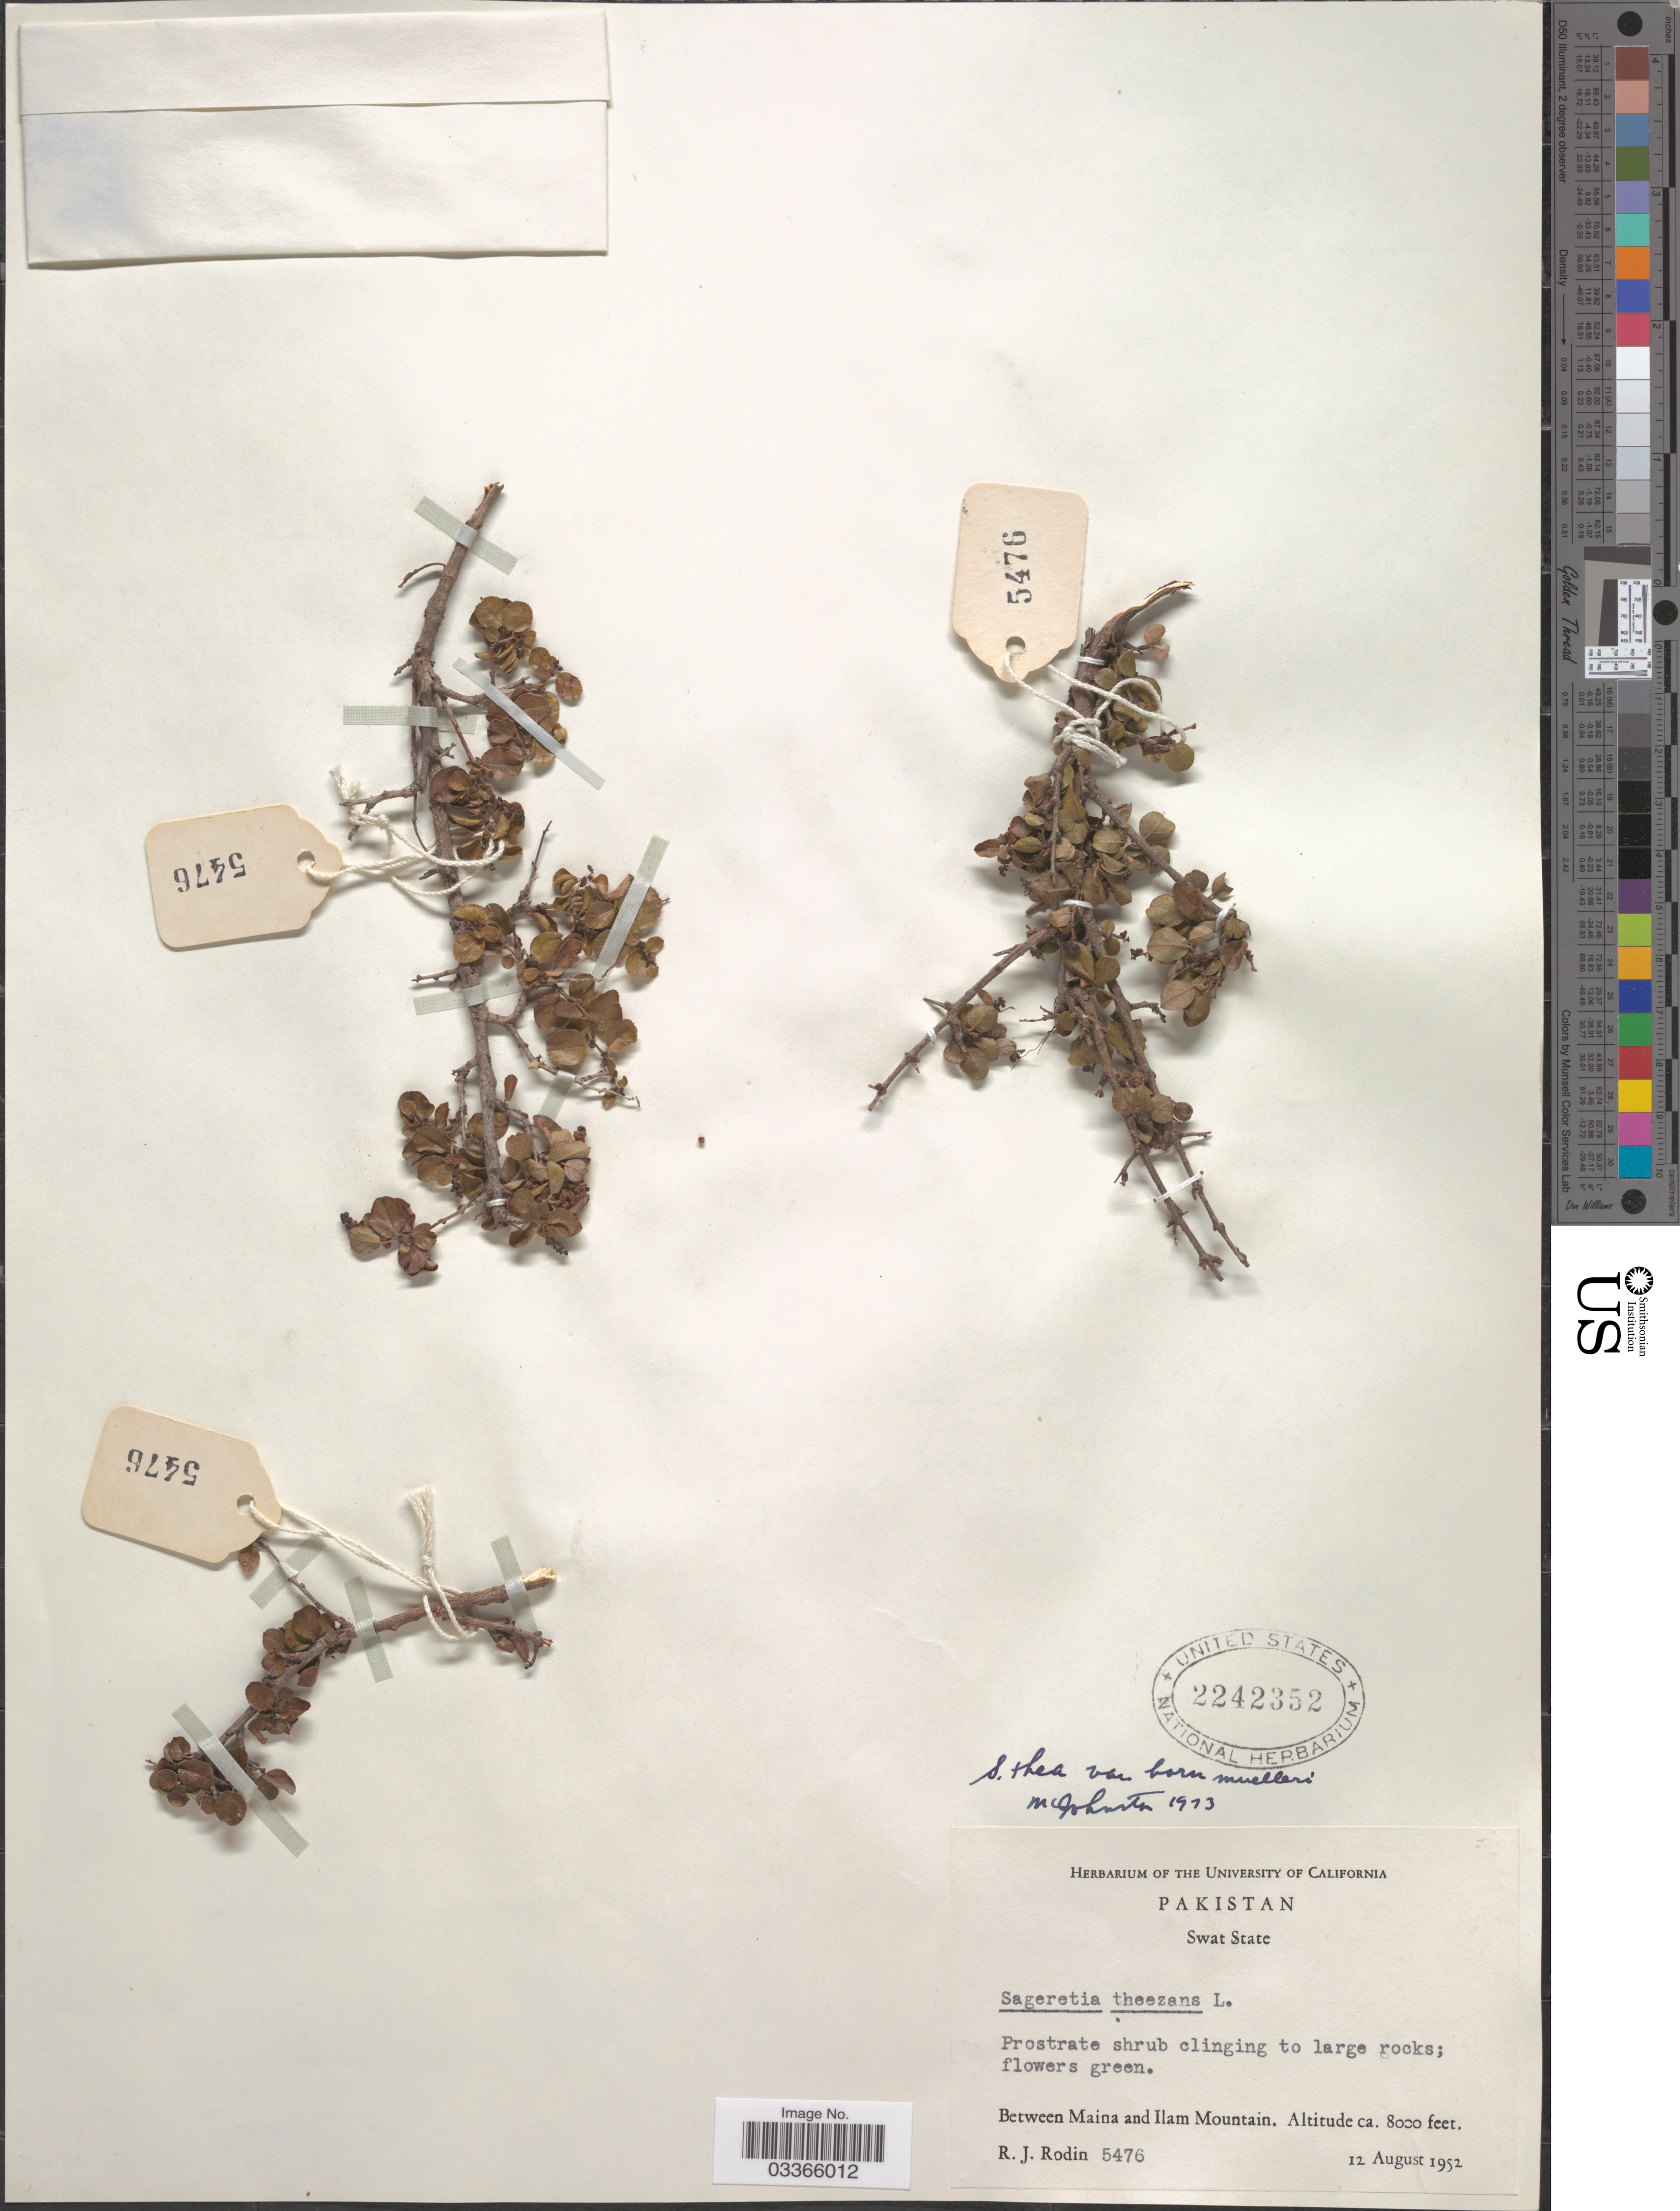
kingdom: Plantae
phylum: Tracheophyta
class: Magnoliopsida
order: Rosales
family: Rhamnaceae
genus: Sageretia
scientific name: Sageretia thea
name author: (Osbeck) M.C. Johnst.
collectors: R. J. Rodin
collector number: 5476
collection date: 1952-08-12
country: Pakistan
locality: Swat State, Between Maina and Ilam Mountain.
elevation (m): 2438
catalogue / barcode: US 2242352